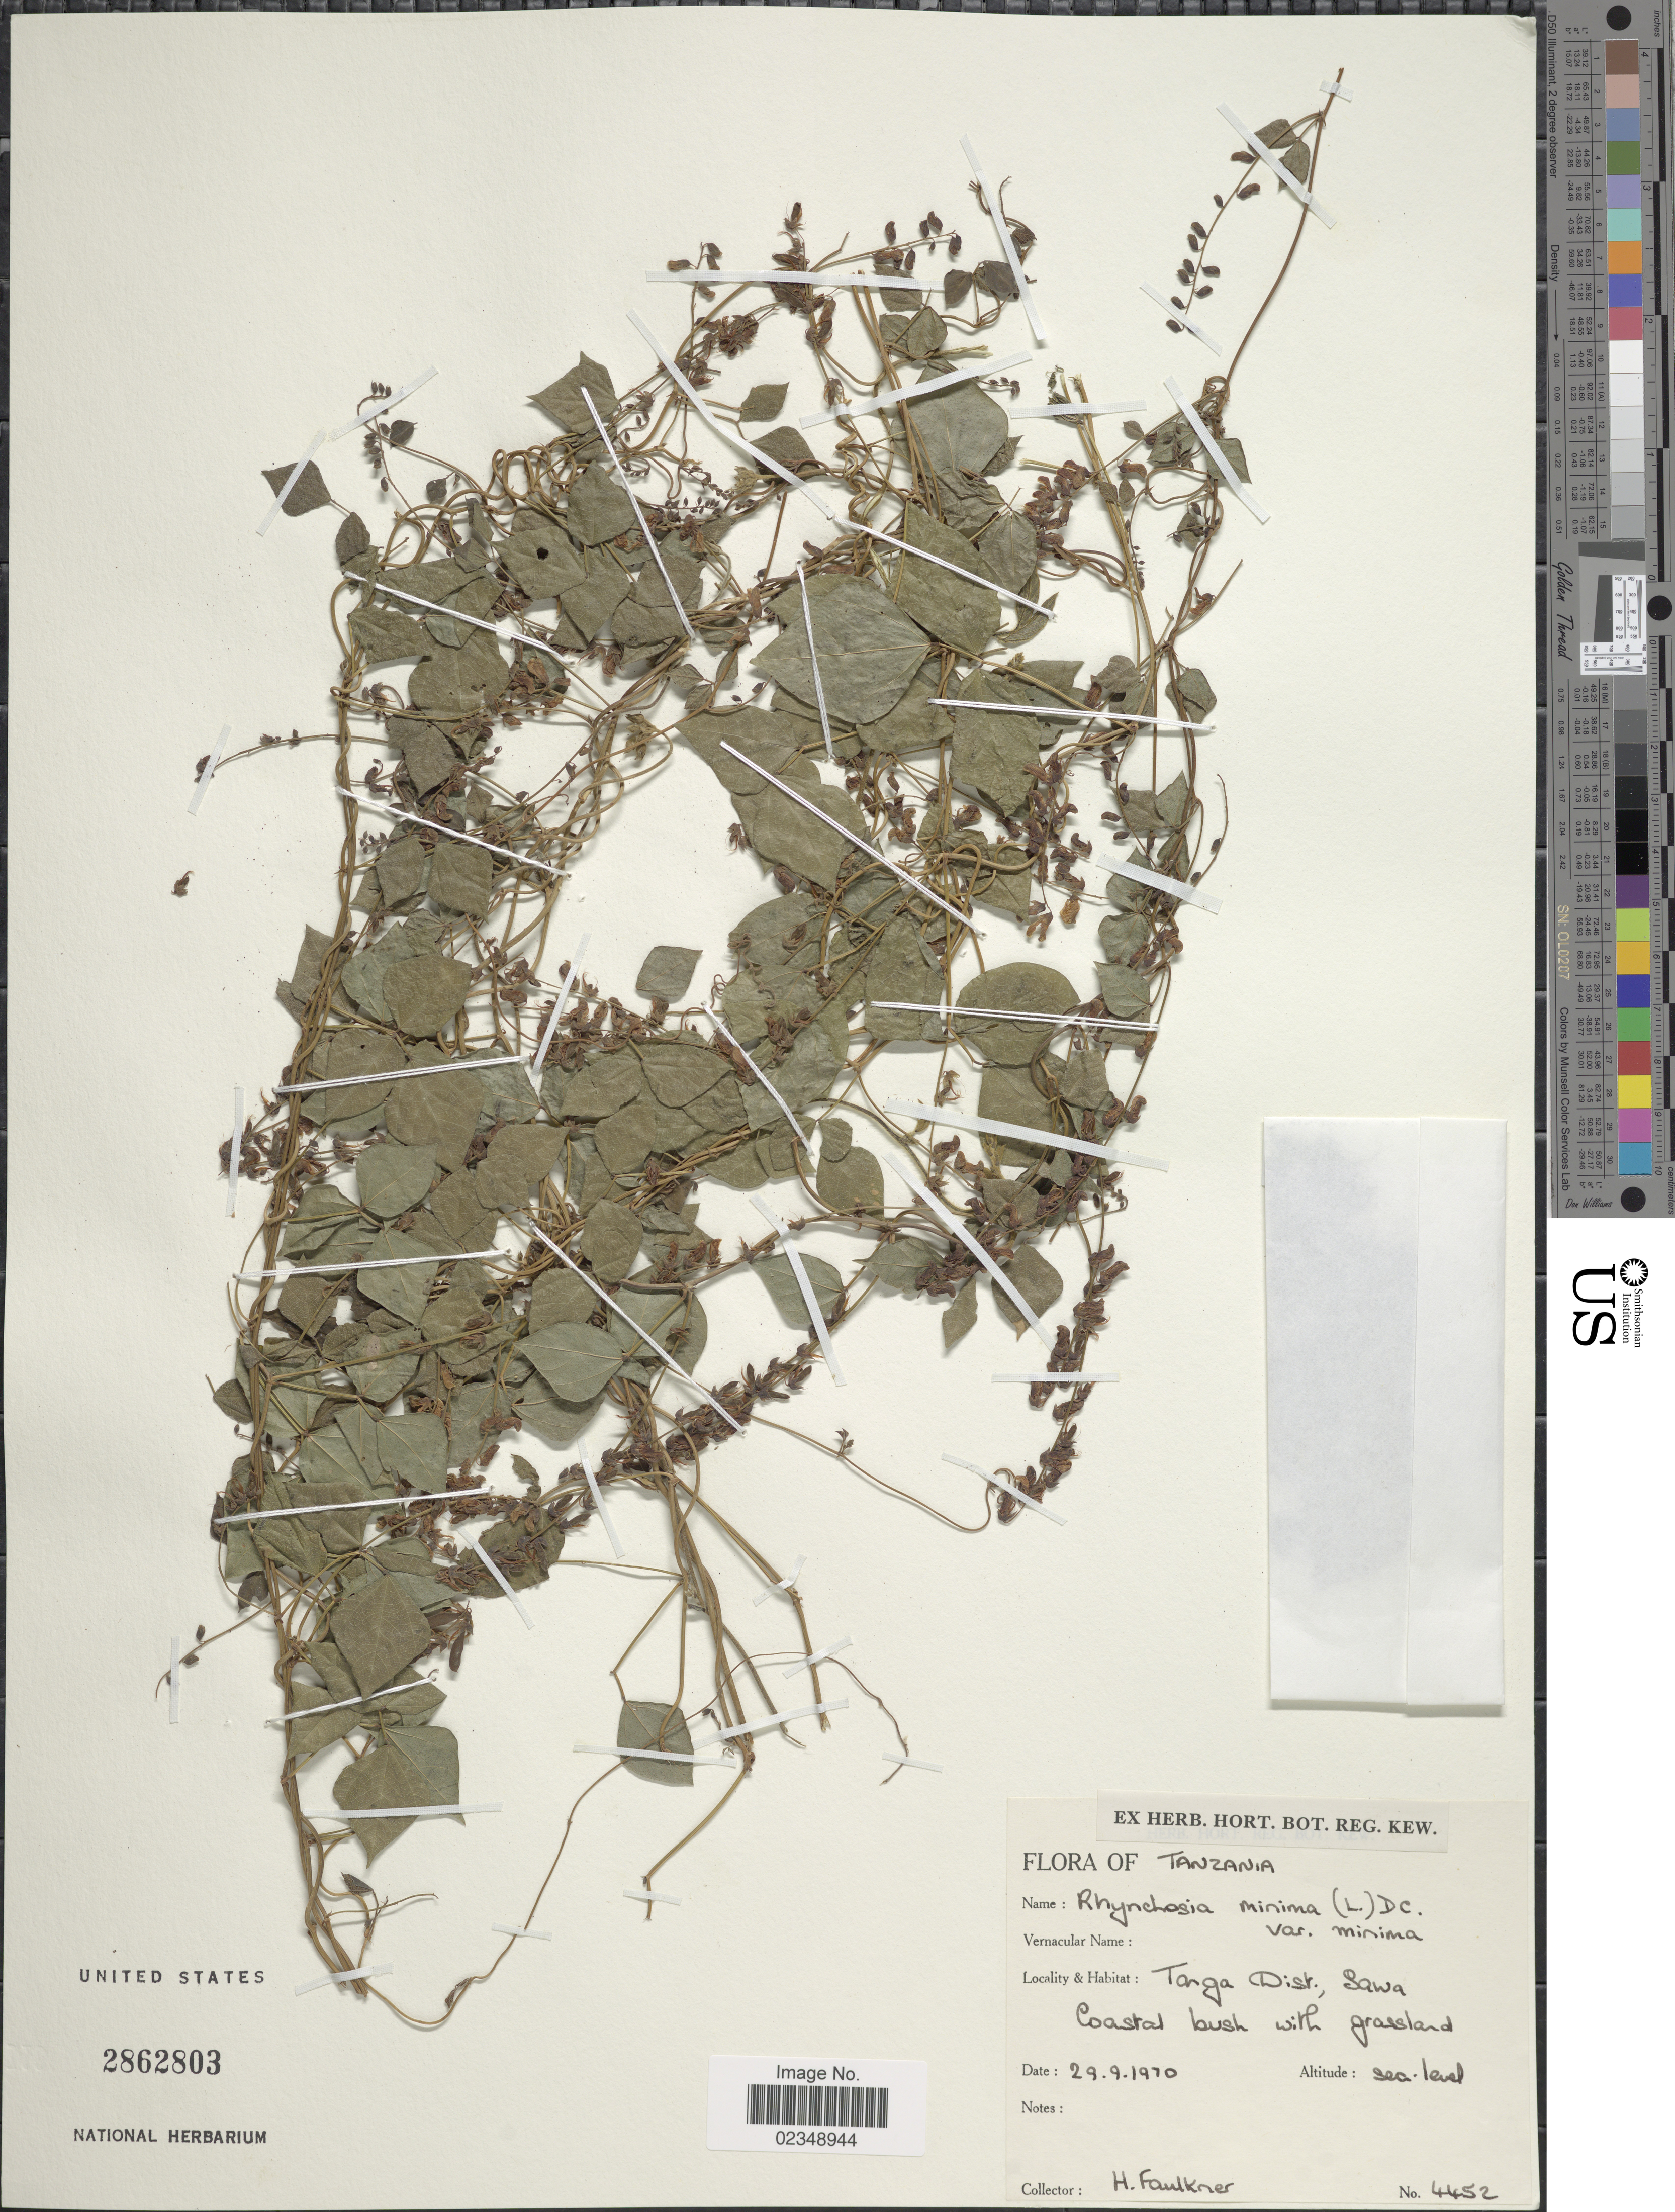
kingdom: Plantae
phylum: Tracheophyta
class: Magnoliopsida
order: Fabales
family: Fabaceae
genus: Rhynchosia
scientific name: Rhynchosia minima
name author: (L.) DC.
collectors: H. Faulkner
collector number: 4452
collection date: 1970-09-29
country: Tanzania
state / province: Tanga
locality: Sawa Coastal bush with grassland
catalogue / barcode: US 2862803